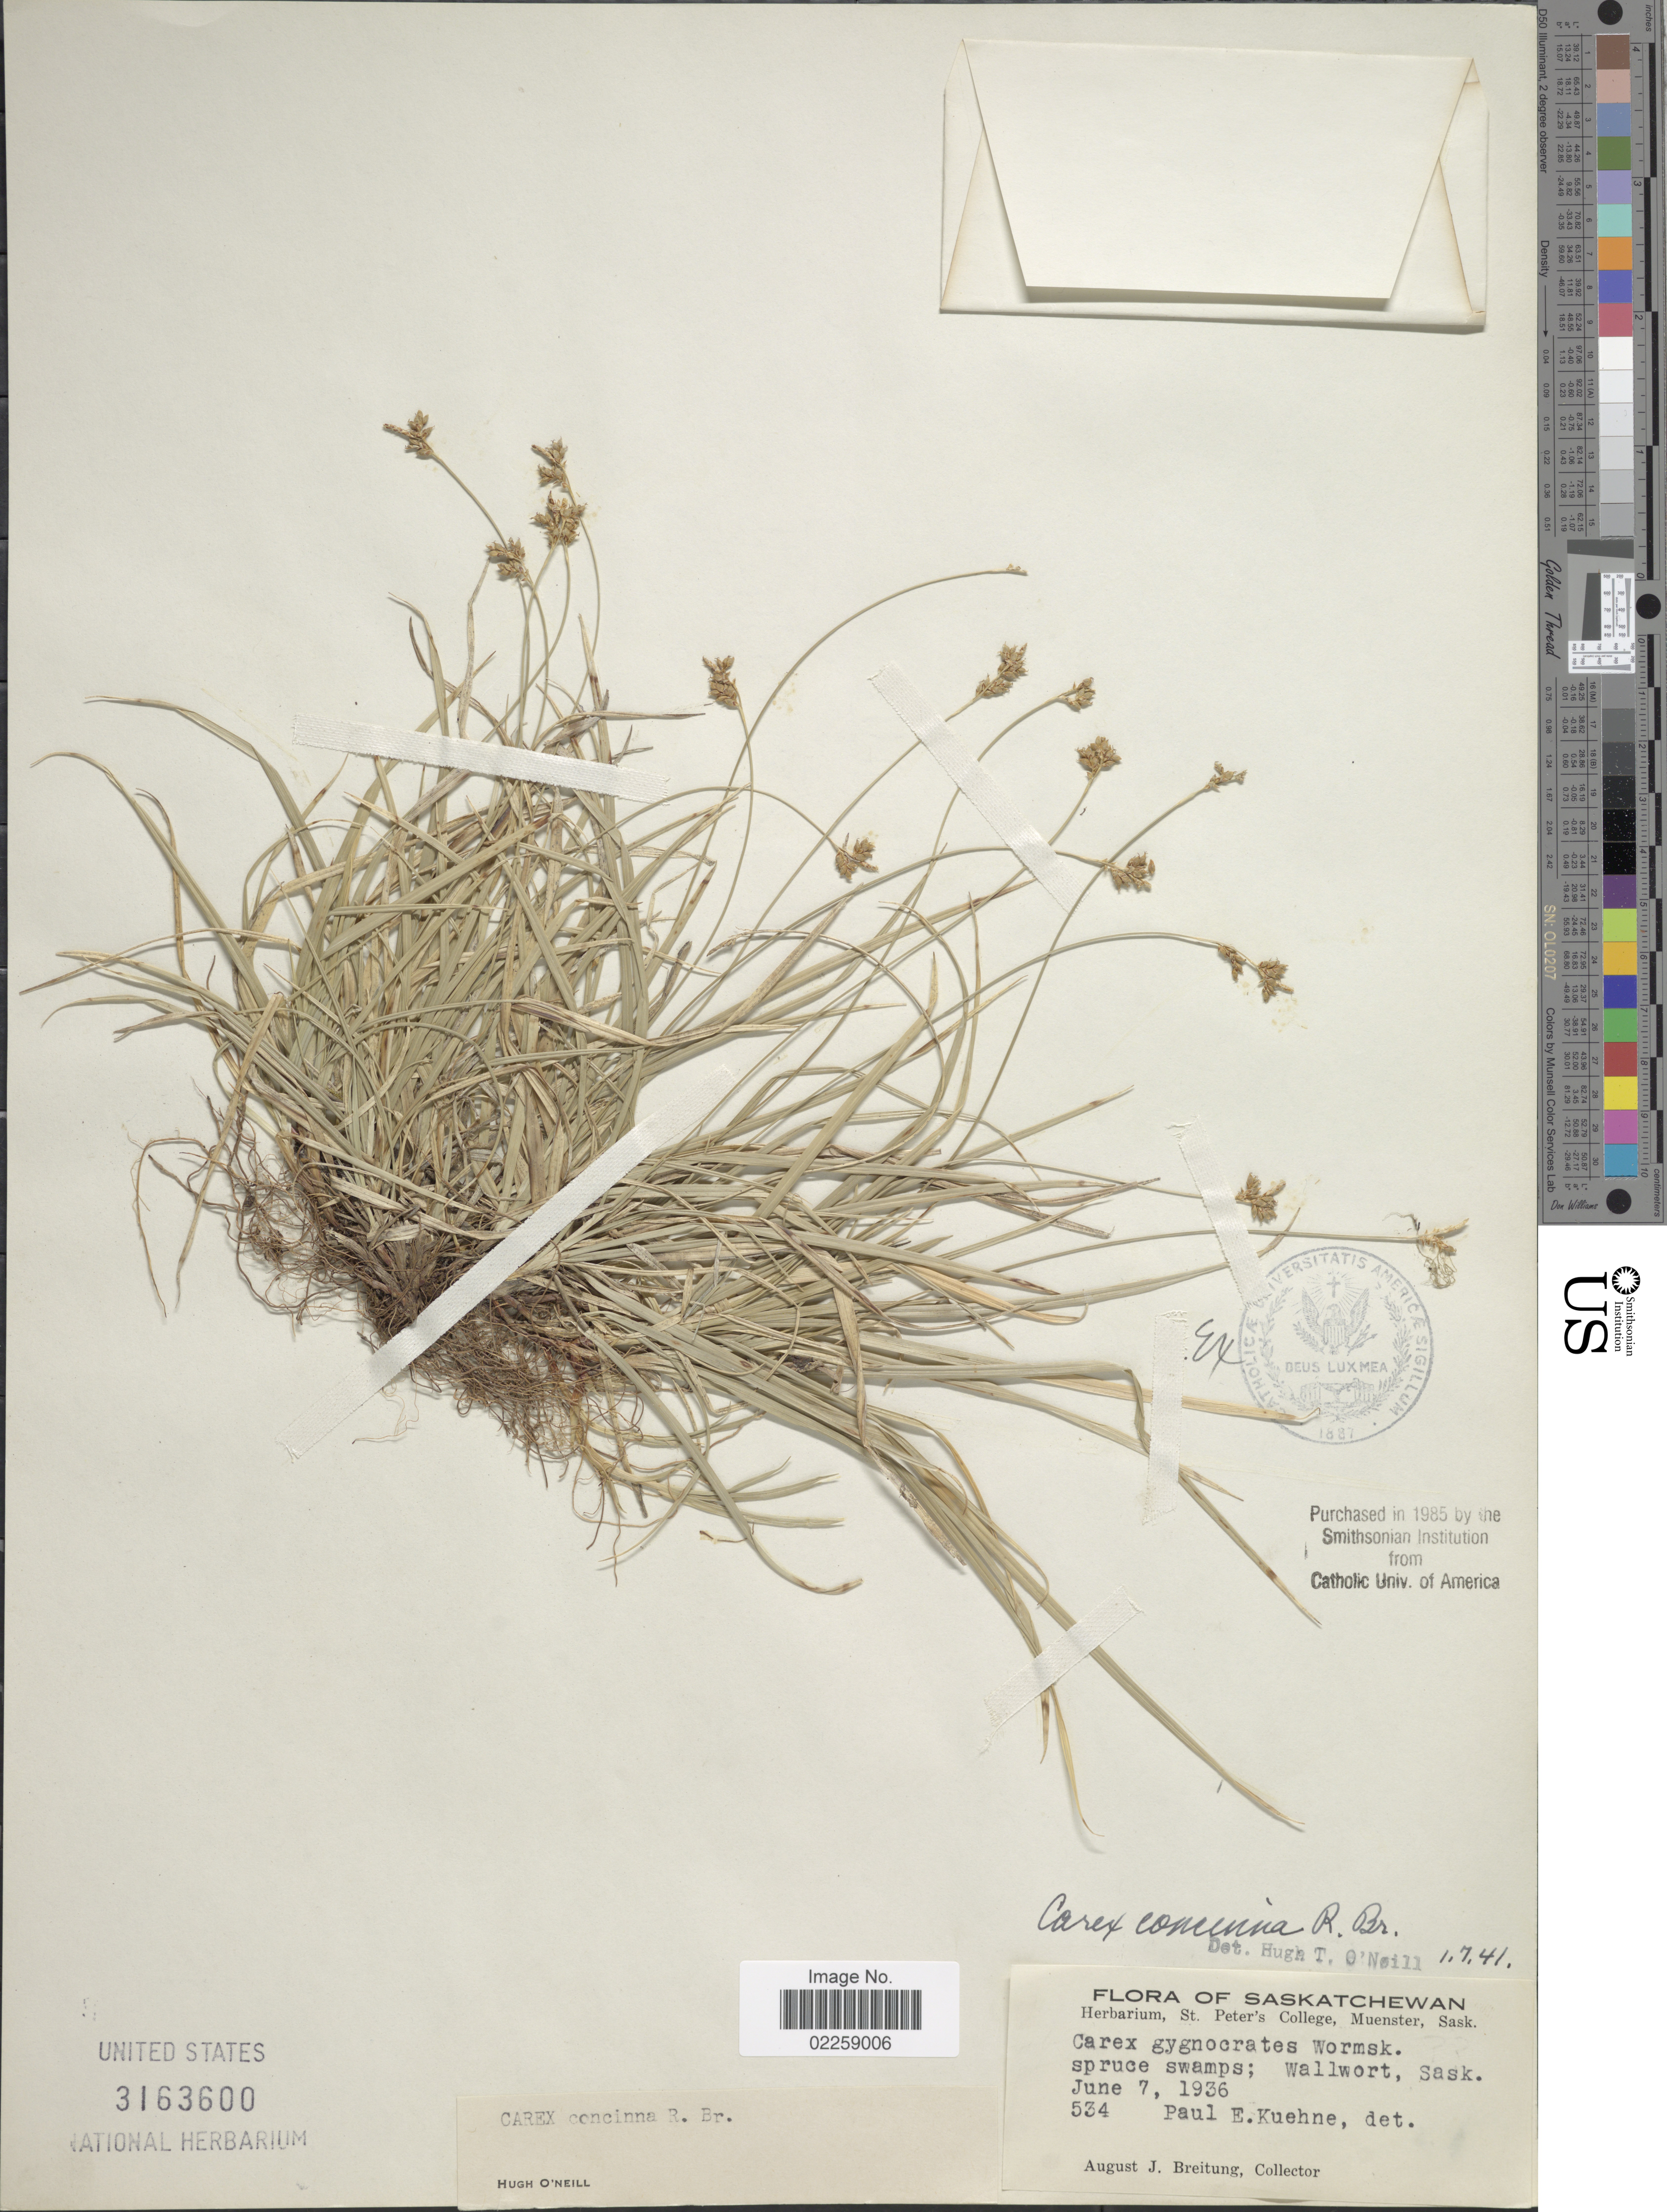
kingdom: Plantae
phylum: Tracheophyta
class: Liliopsida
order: Poales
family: Cyperaceae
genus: Carex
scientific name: Carex concinna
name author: R. Br.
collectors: A. Breitung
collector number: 534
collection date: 1936-06-07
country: Canada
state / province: Saskatchewan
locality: Wallwort, Sask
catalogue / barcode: US 3163600